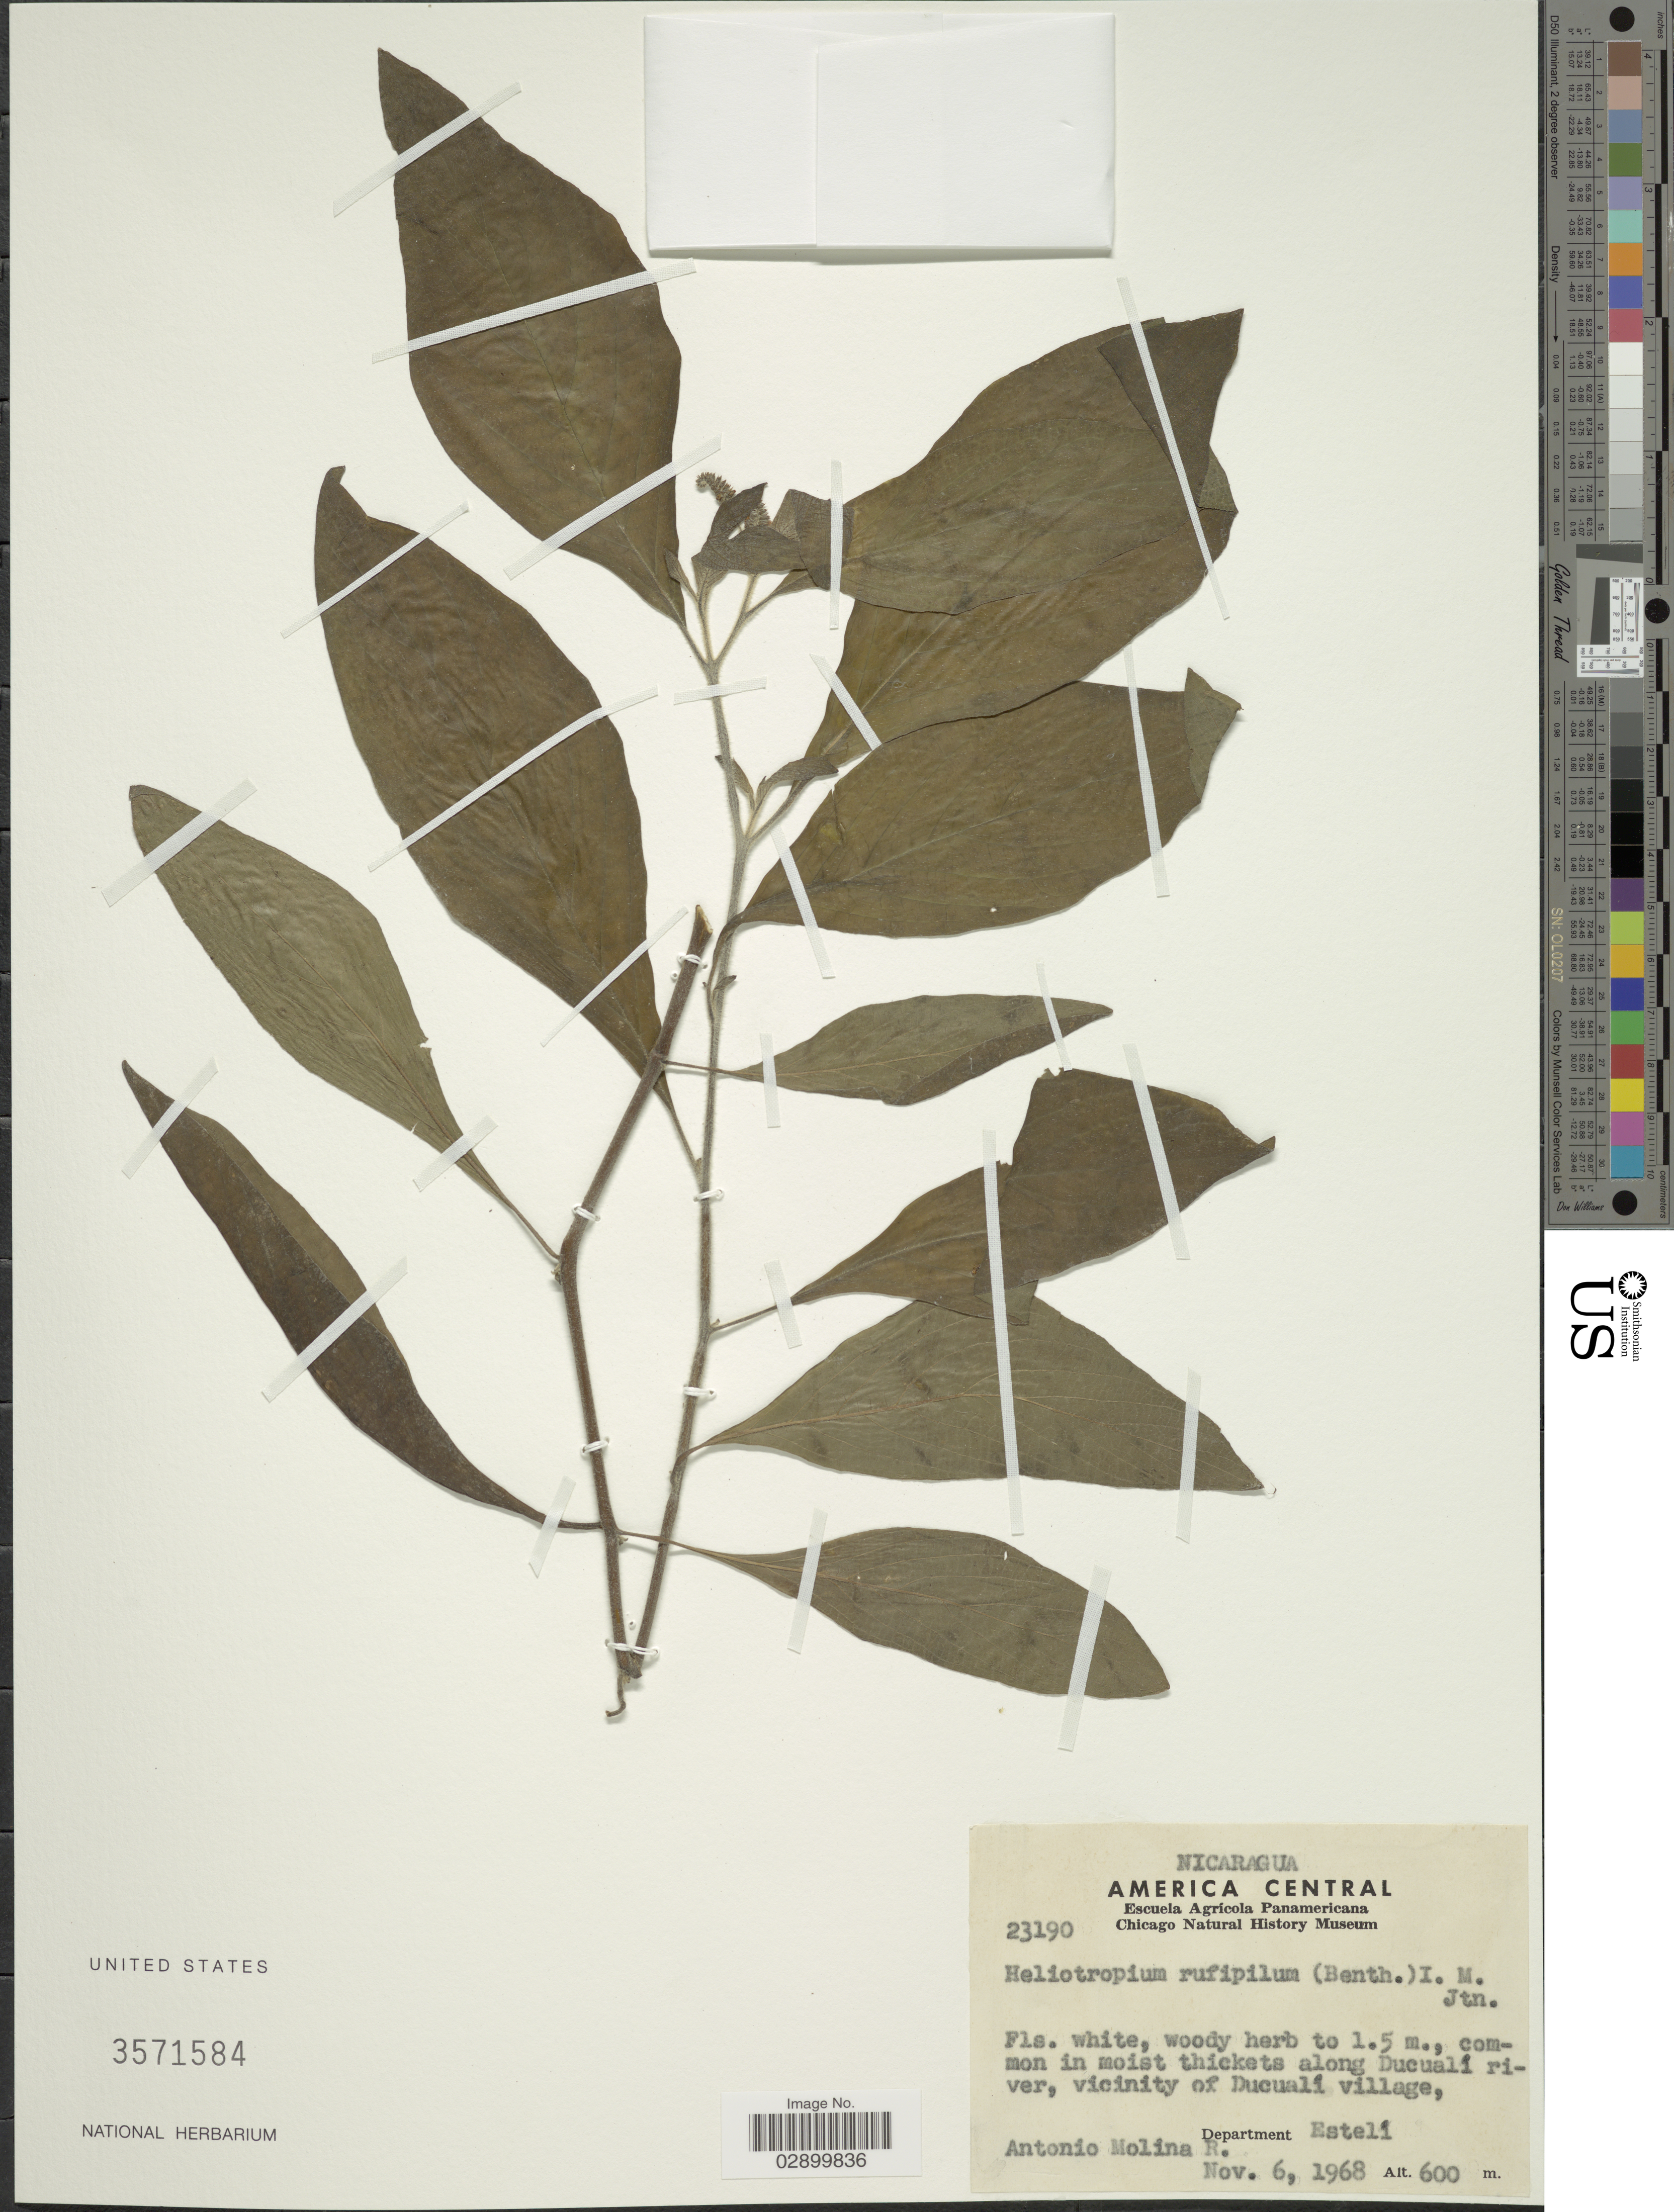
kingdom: Plantae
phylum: Tracheophyta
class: Magnoliopsida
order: Boraginales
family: Heliotropiaceae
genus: Heliotropium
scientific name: Heliotropium rufipilum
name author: (Benth.) I.M. Johnst.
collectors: A. Molina R.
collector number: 23190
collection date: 1968-11-06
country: Nicaragua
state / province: Esteli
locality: Along Ducualí river, vicinity of Ducualí village, Department Esteli.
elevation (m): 600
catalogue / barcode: US 3571584